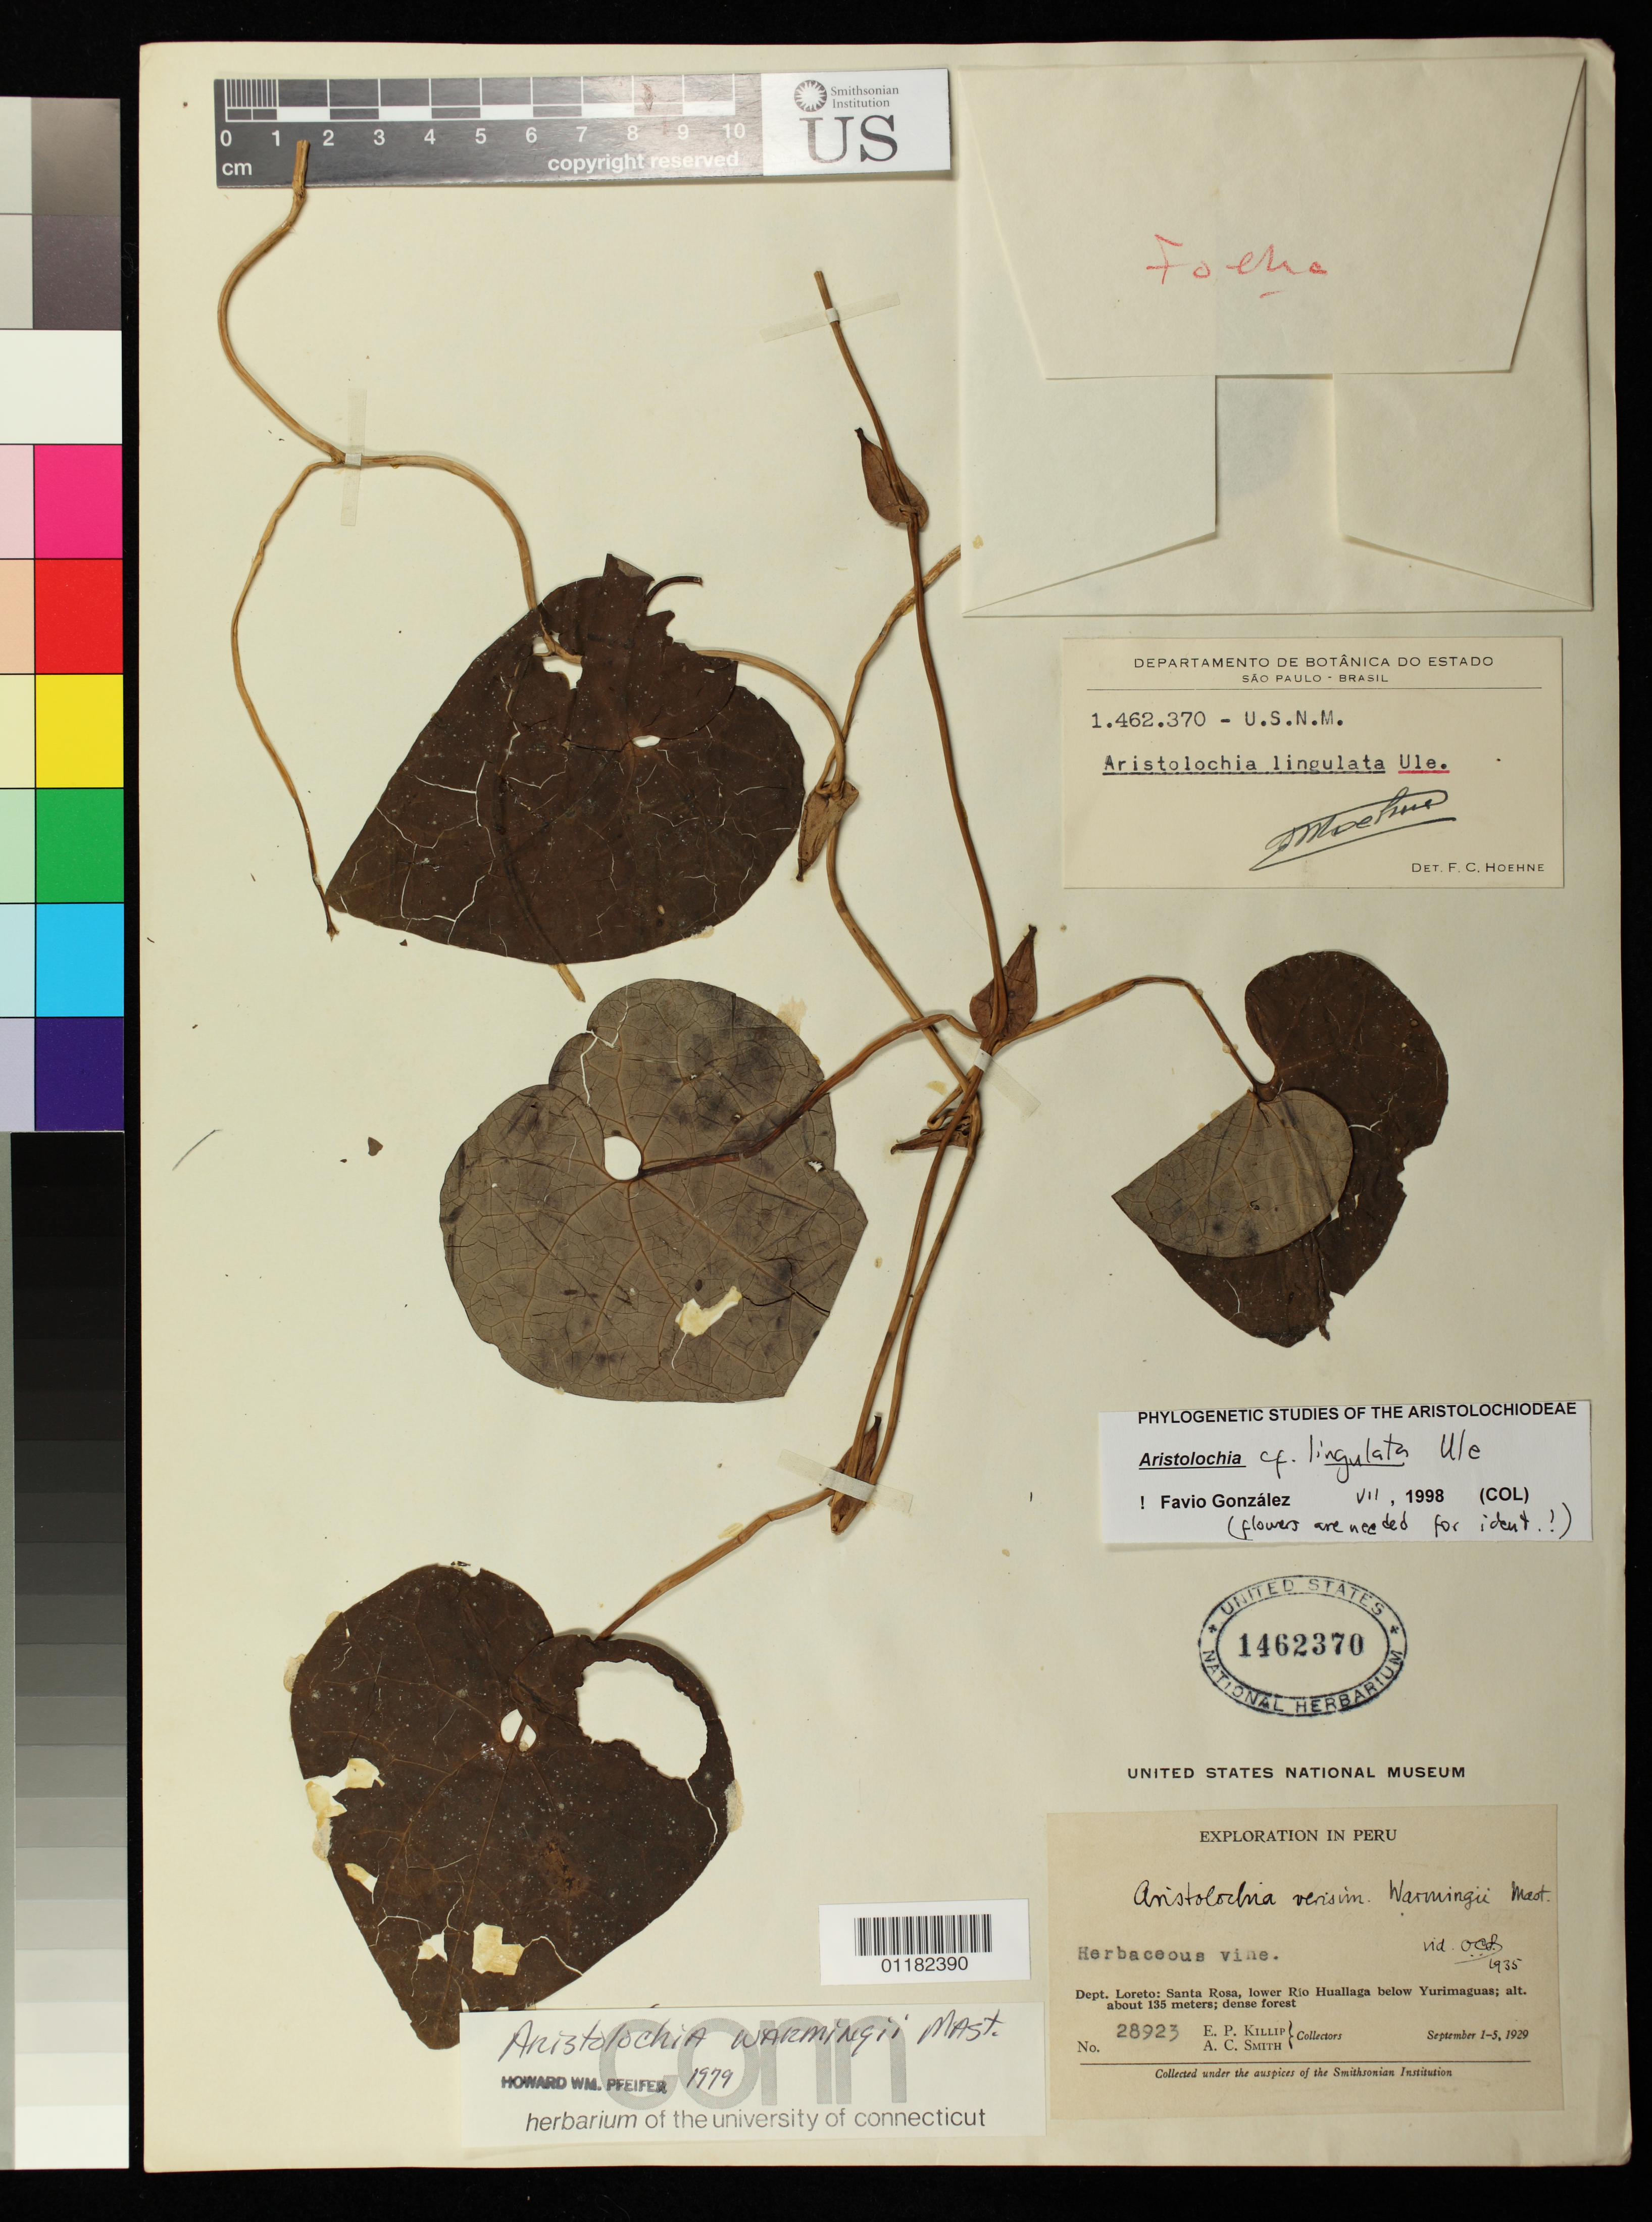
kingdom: Plantae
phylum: Tracheophyta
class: Magnoliopsida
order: Piperales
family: Aristolochiaceae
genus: Aristolochia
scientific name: Aristolochia lingulata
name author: Ule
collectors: E. P. Killip & A. C. Smith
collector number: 28923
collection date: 1929-09-01/1929-09-03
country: Peru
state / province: Loreto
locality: Santa Rosa, lower Rio Haullaga below Yurimaguas.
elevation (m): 135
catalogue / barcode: US 1462370